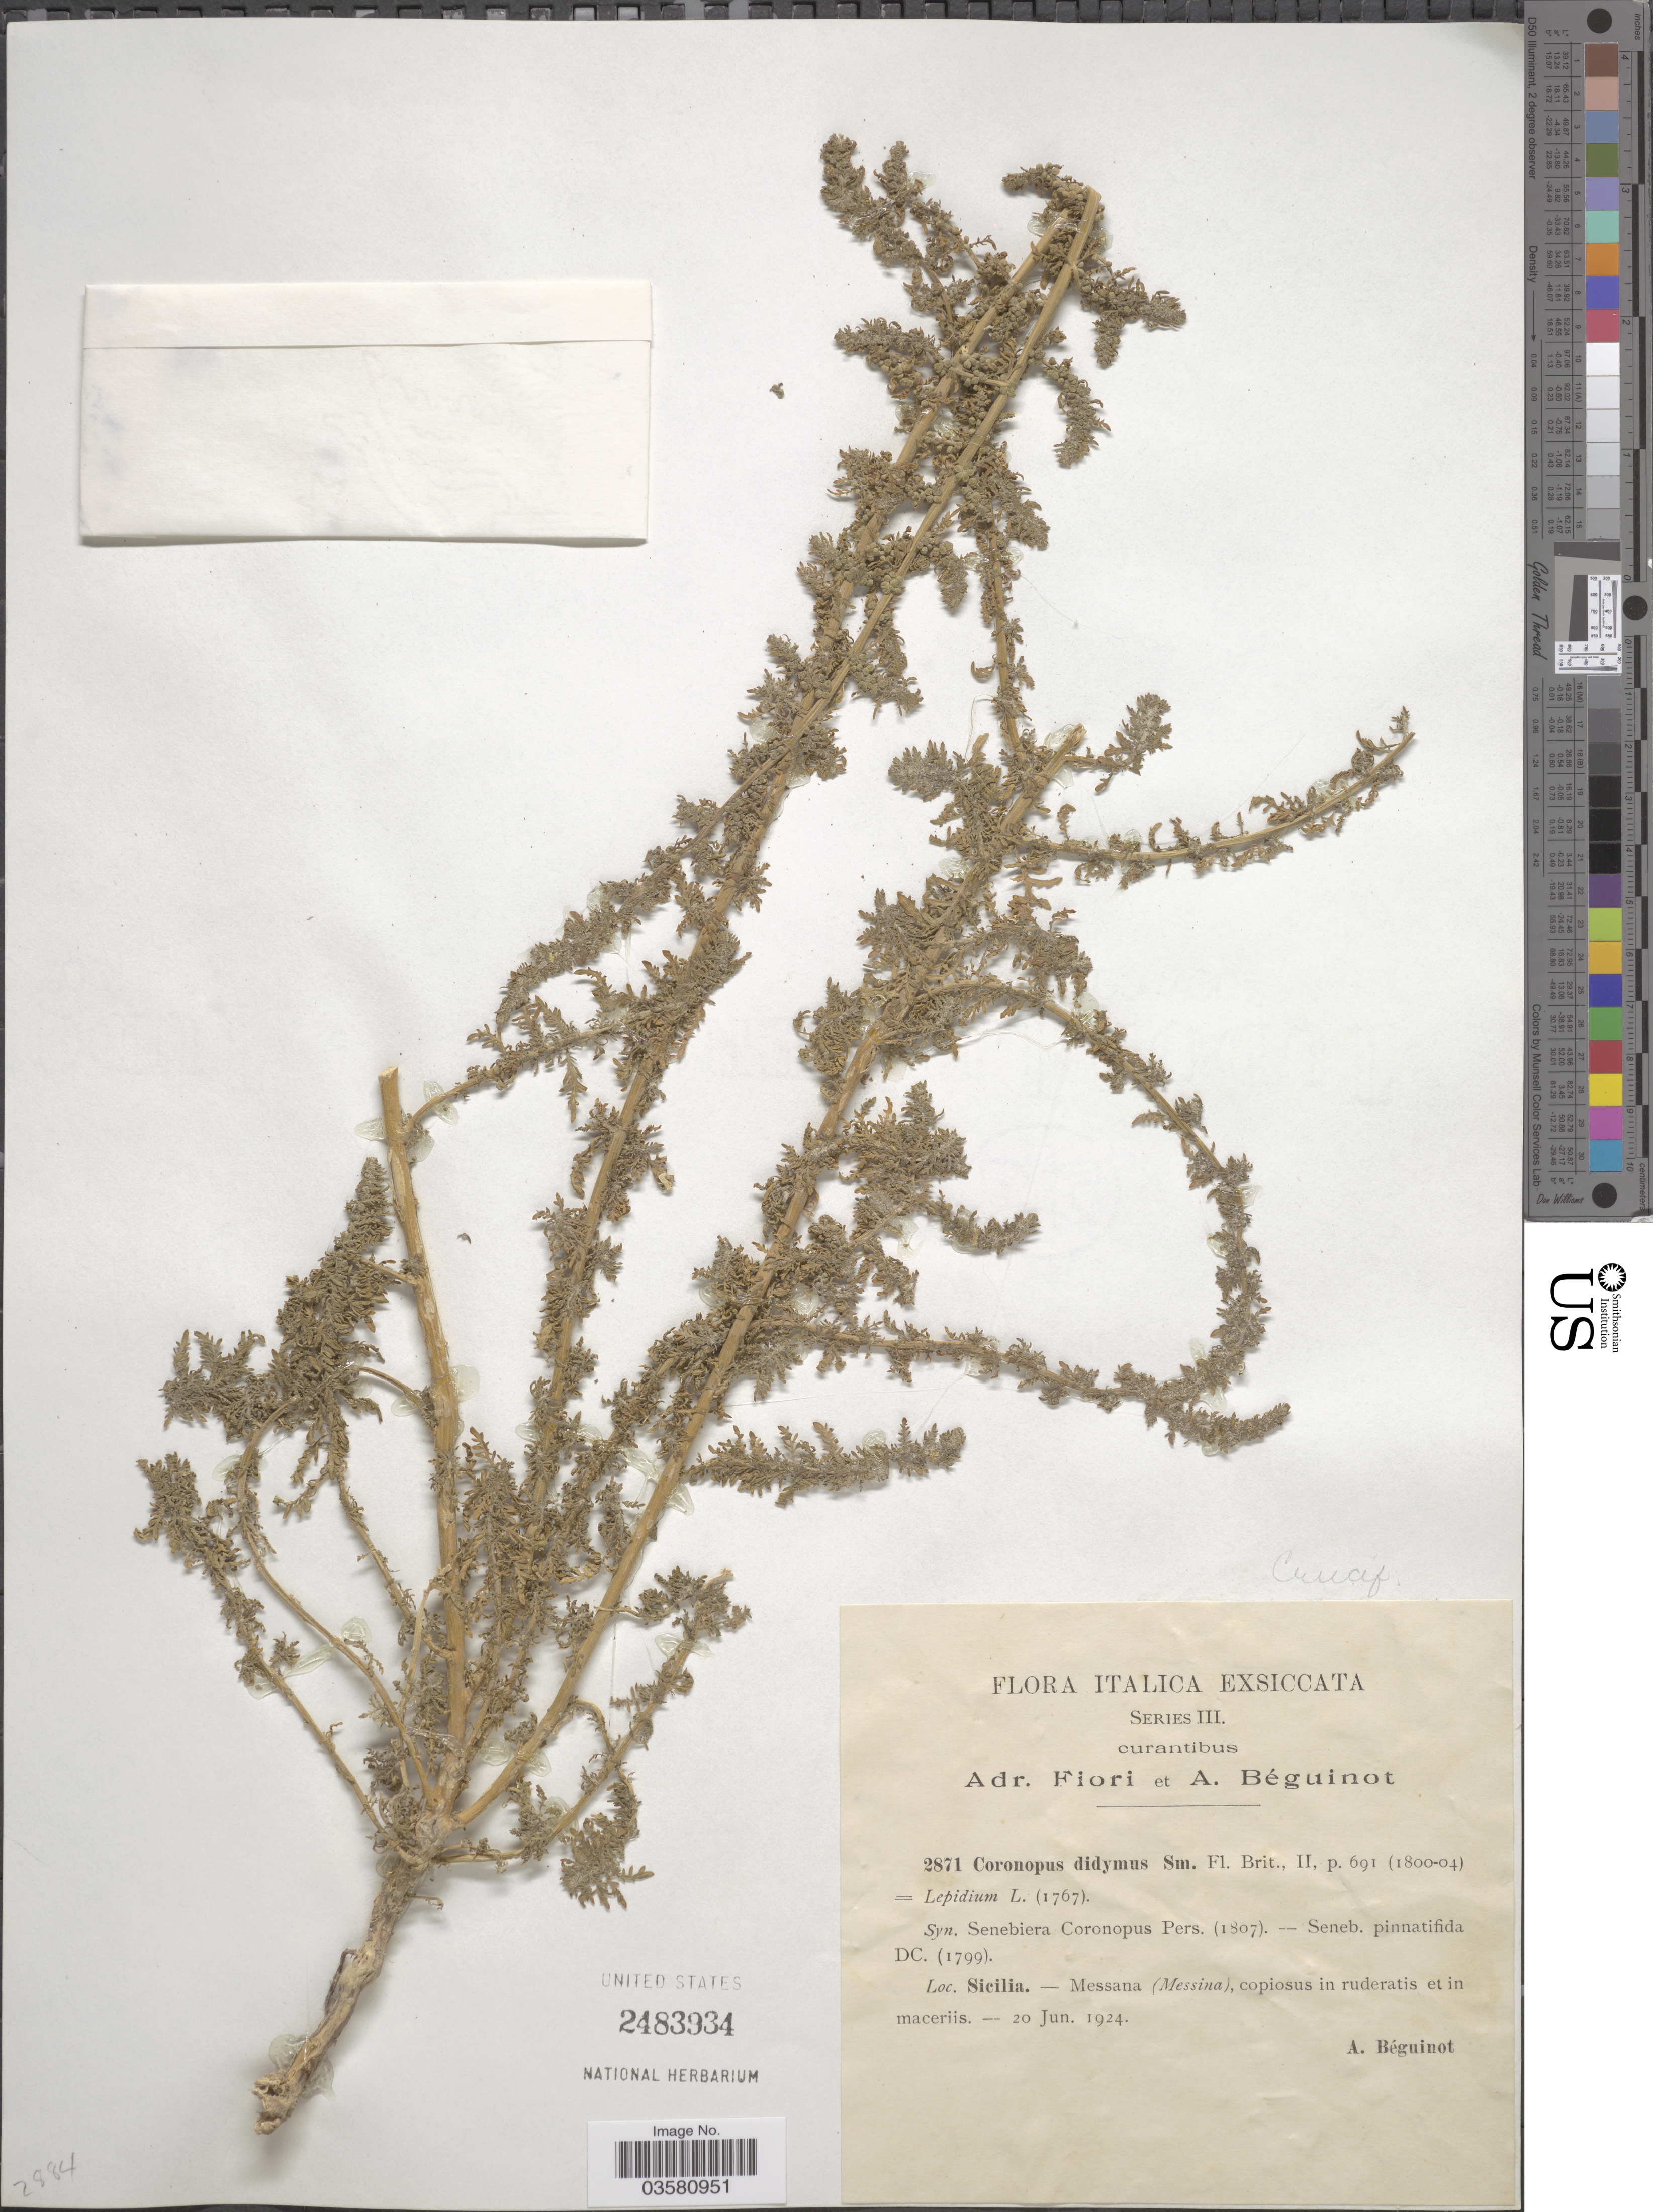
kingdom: Plantae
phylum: Tracheophyta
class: Magnoliopsida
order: Caryophyllales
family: Amaranthaceae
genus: Dysphania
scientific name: Dysphania multifida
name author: (L.) Mosyakin & Clemants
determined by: Strong, Mark T., (BOT), Smithsonian Institution - National Museum of Natural History (UNITED STATES)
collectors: A. Béguinot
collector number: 2871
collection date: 1924-06-20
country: Italy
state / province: Siciliana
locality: Sicilia. - Messana (Messina), copiosus in ruderatis et in maceriis.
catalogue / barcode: US 2483934